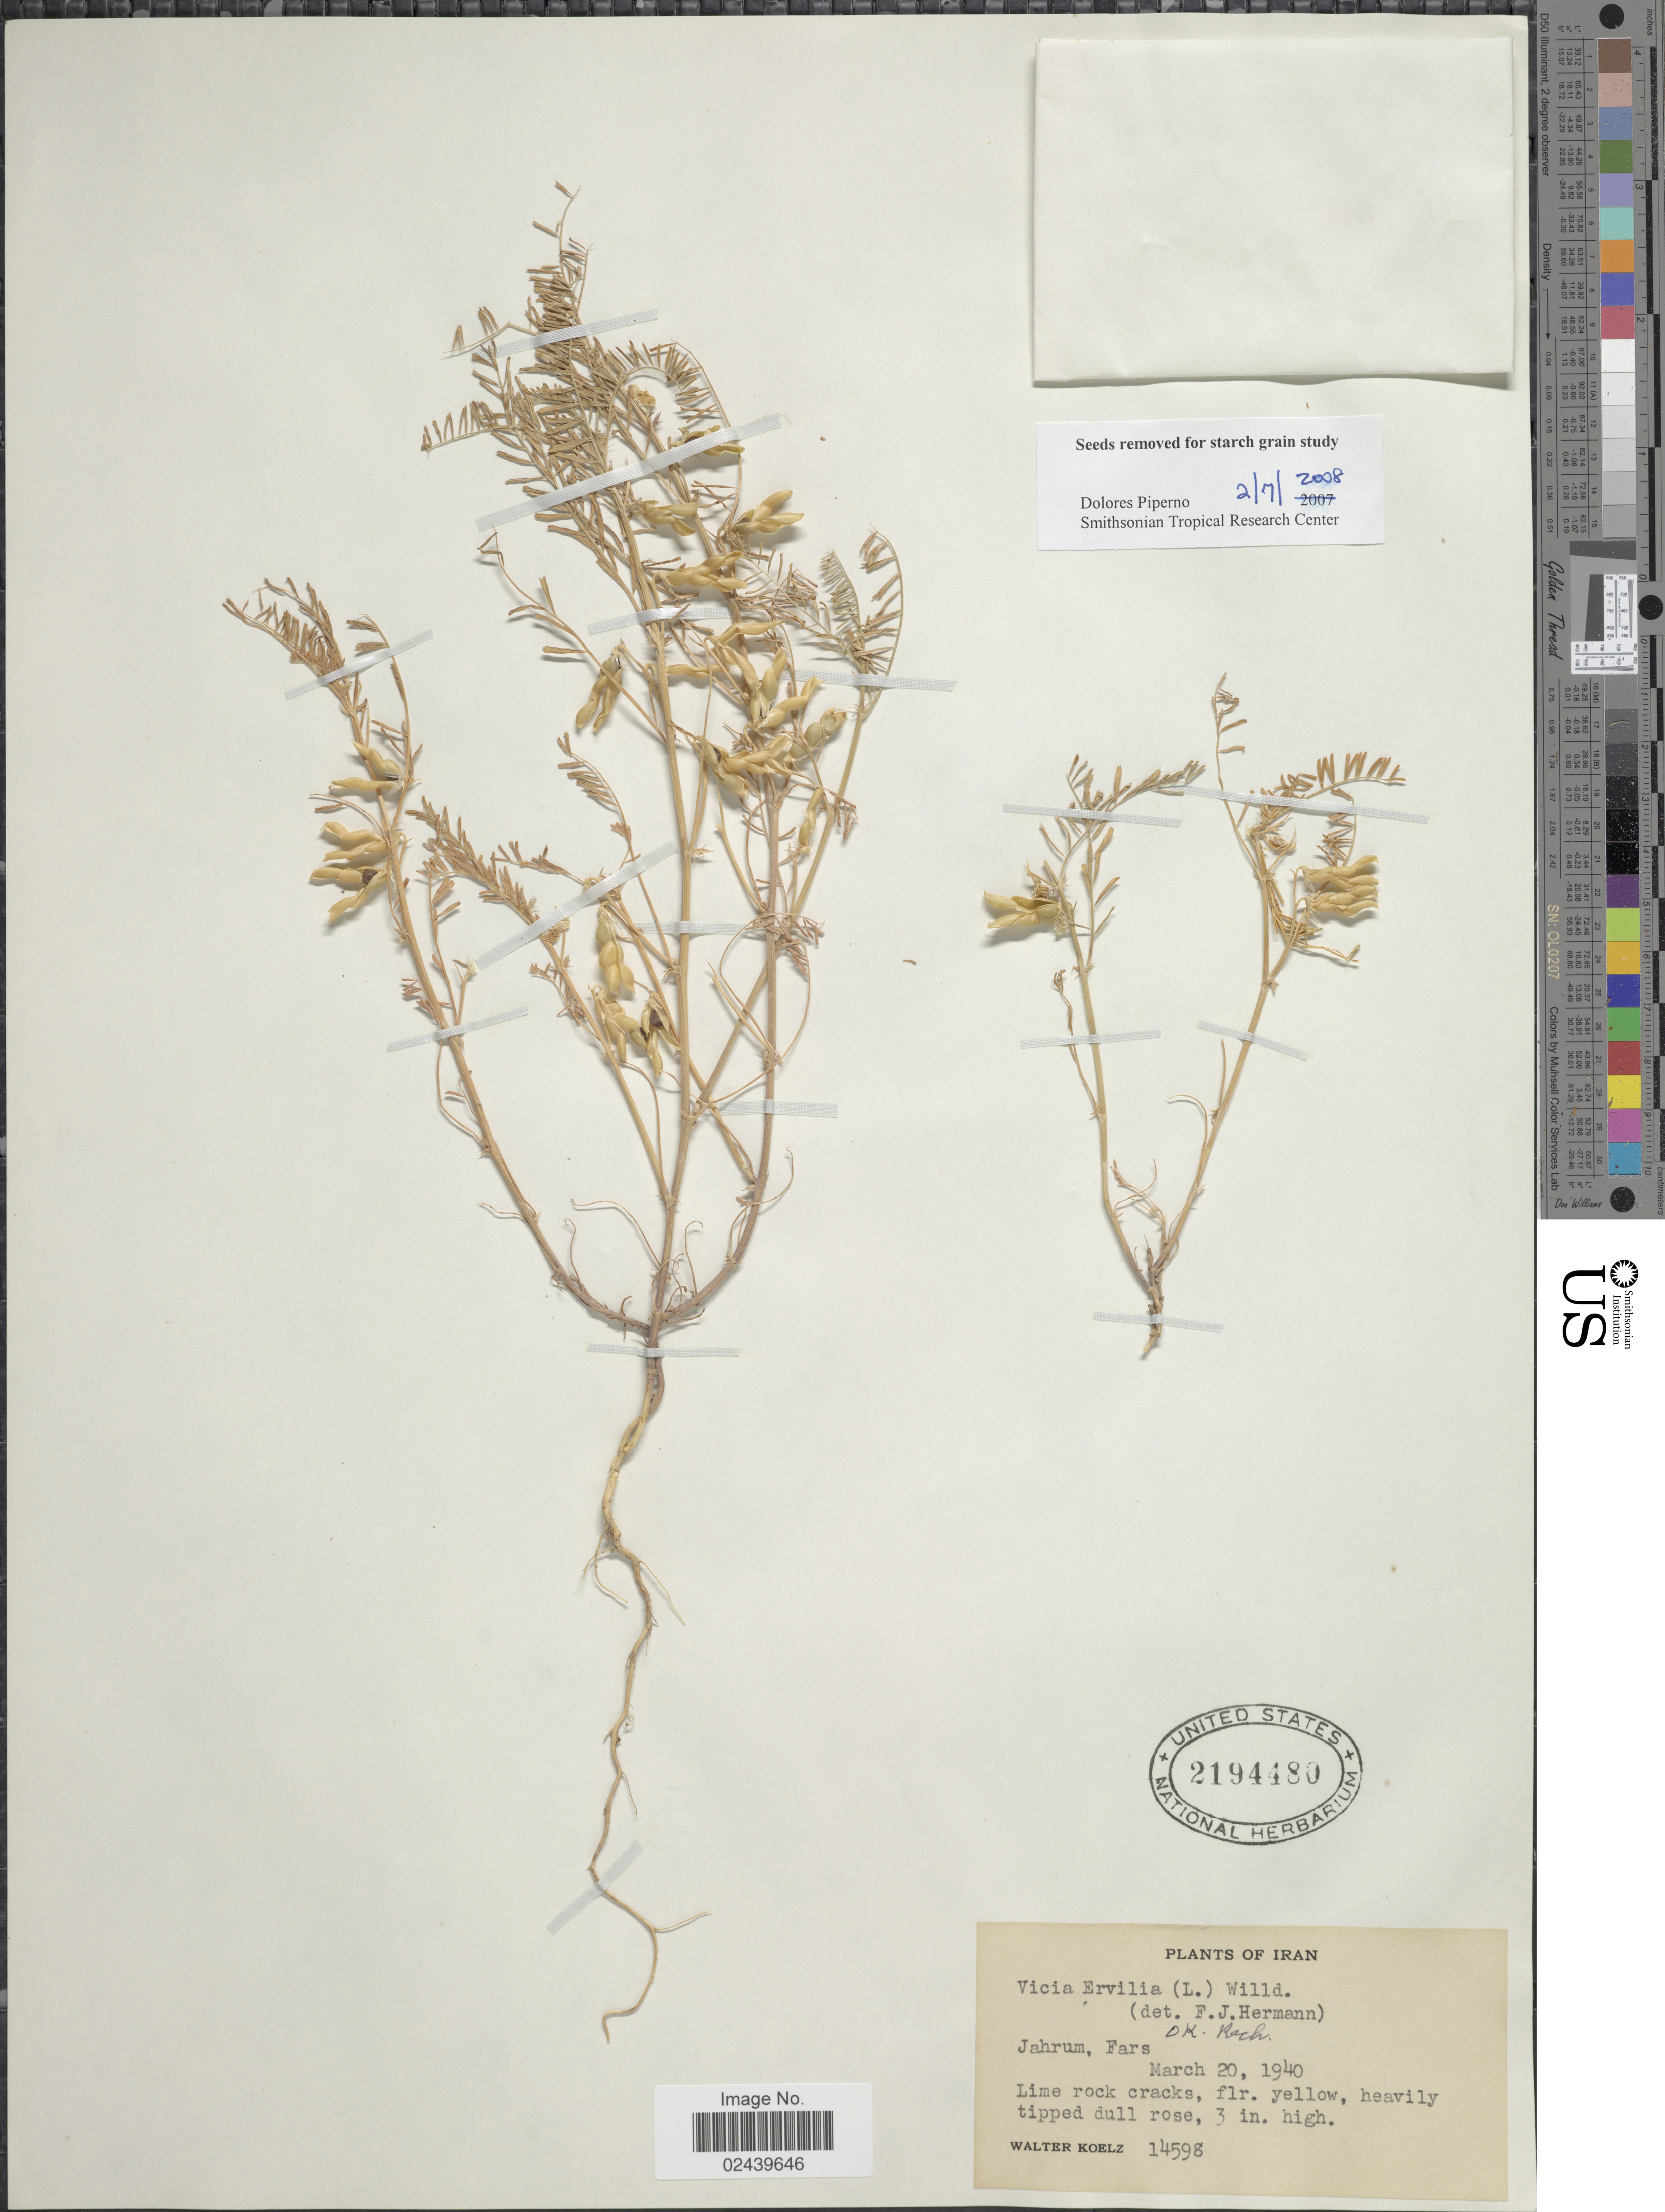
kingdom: Plantae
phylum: Tracheophyta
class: Magnoliopsida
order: Fabales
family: Fabaceae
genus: Vicia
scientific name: Vicia ervilia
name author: (L.) Willd.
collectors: W. N. Koelz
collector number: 14598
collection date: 1940-03-20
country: Iran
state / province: Fars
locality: Jahrum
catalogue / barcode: US 2194480